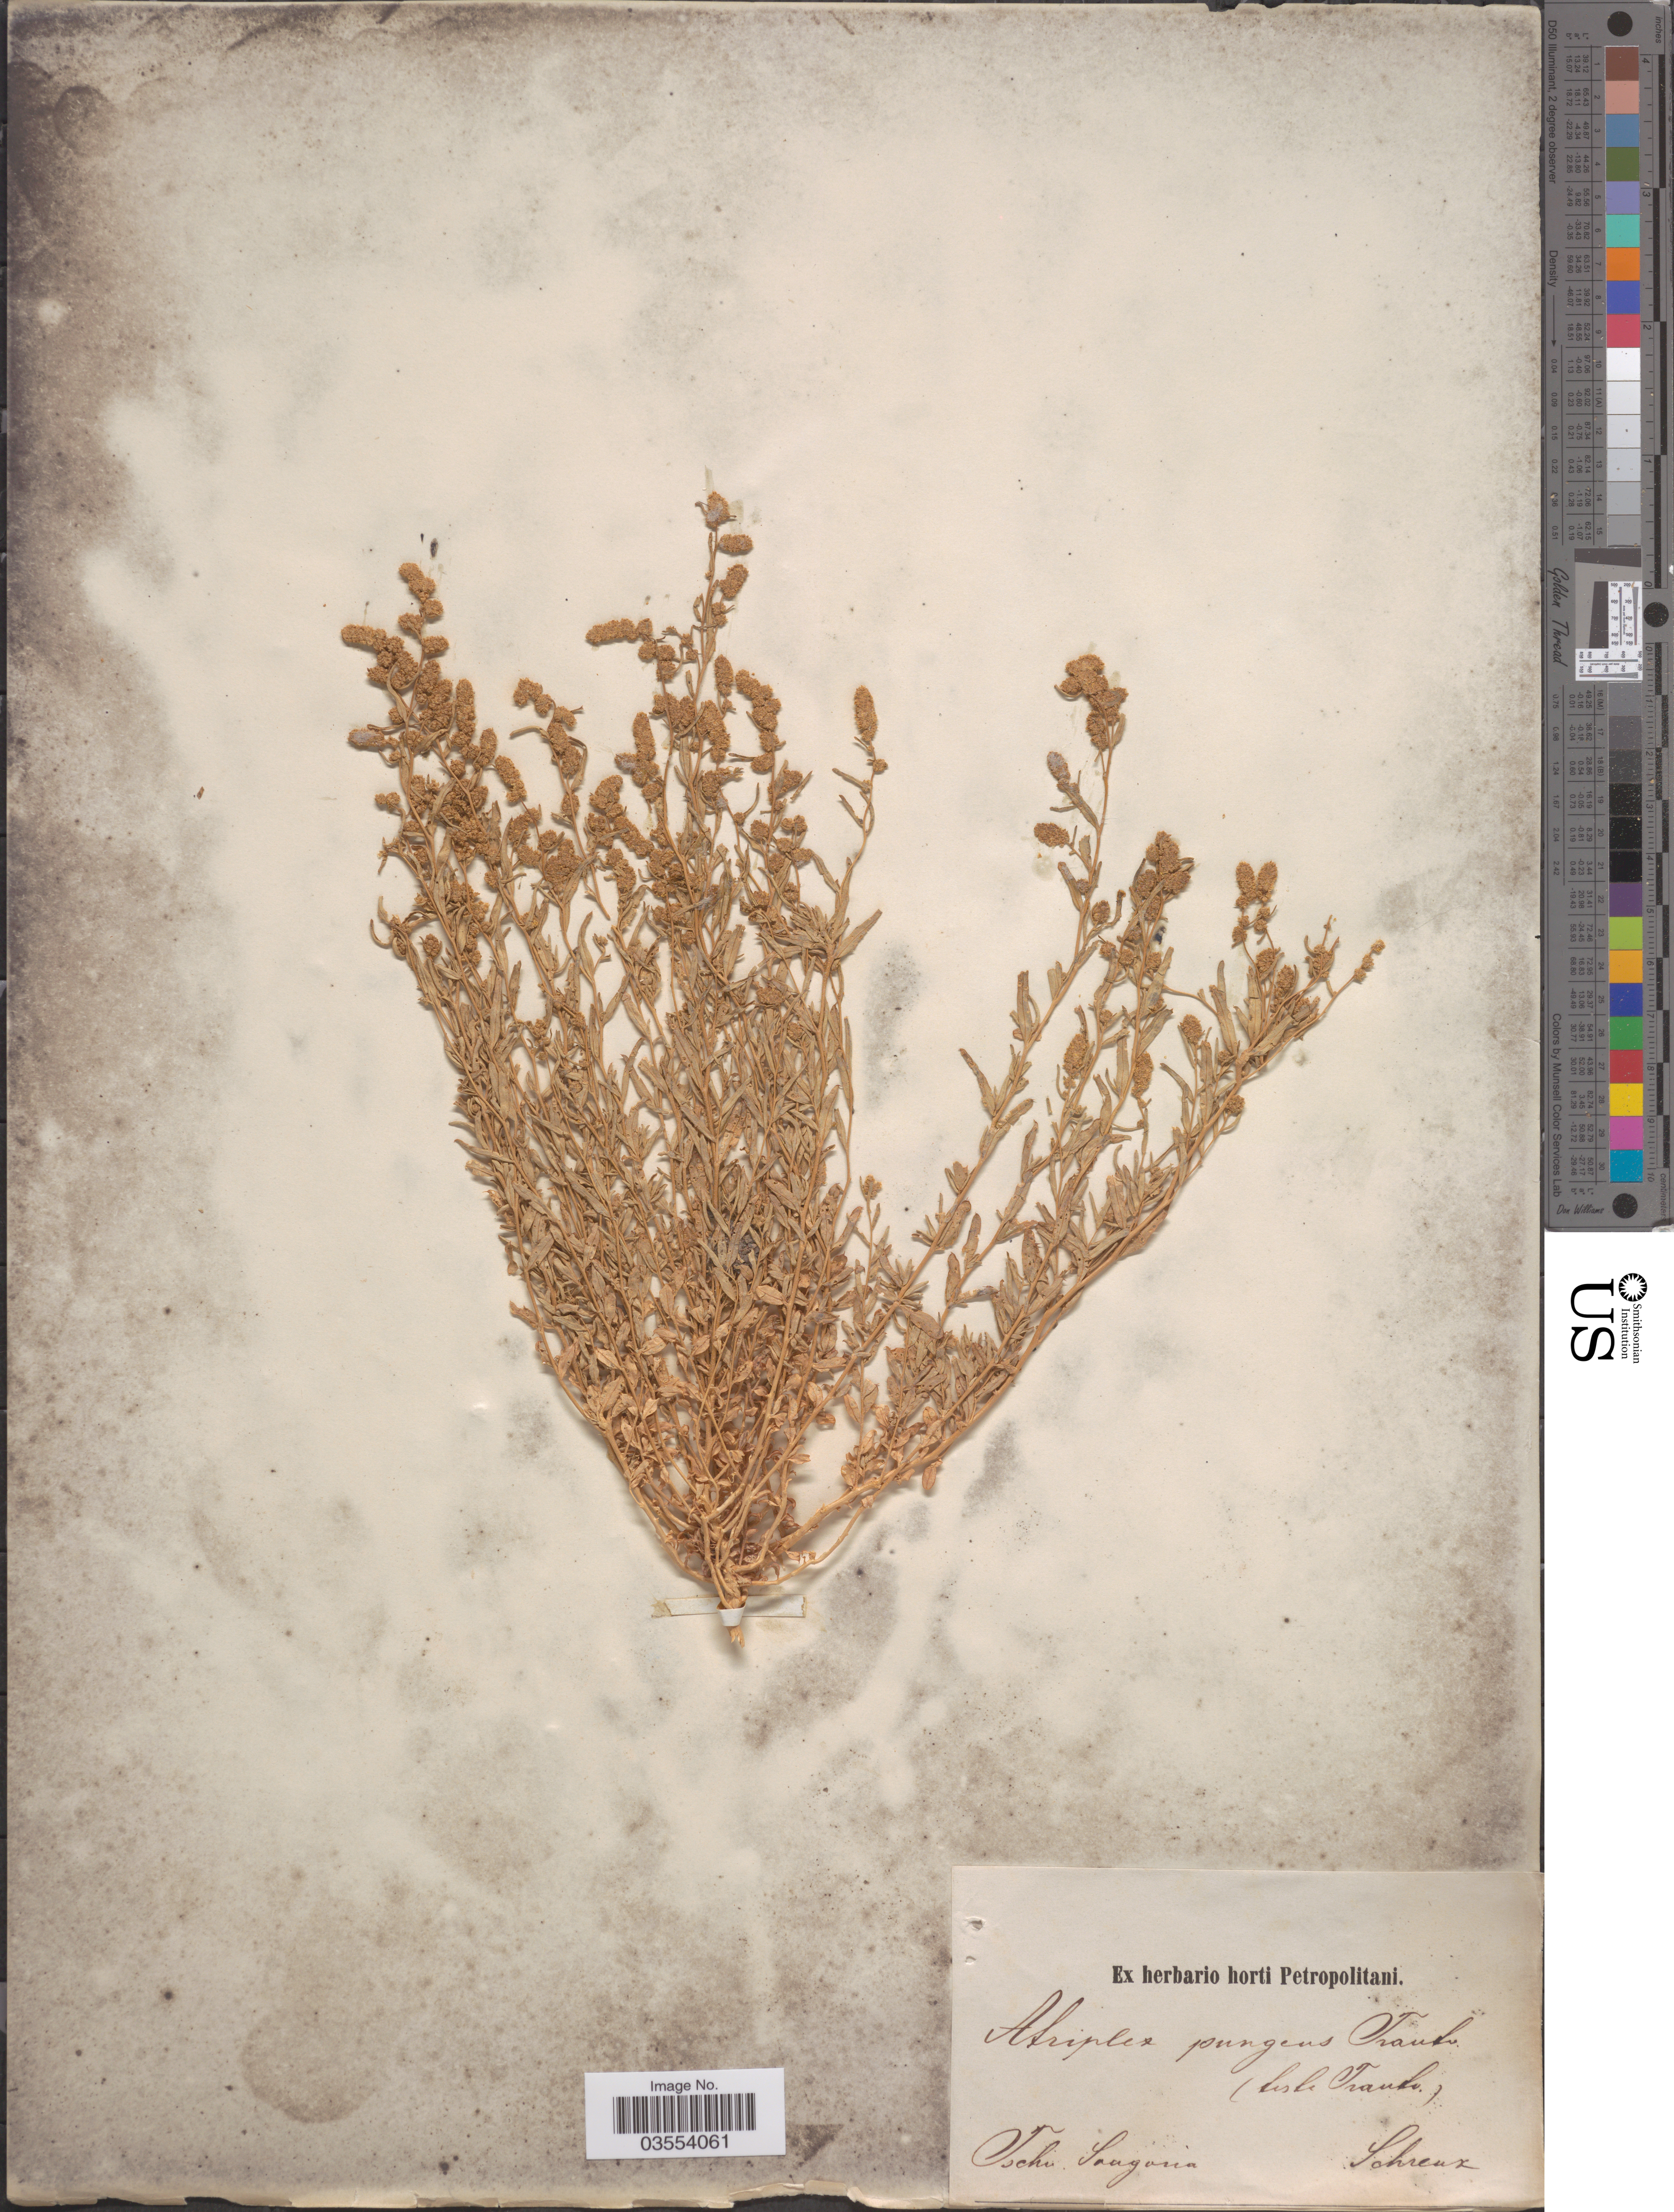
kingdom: Plantae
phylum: Tracheophyta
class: Magnoliopsida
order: Caryophyllales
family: Amaranthaceae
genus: Atriplex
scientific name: Atriplex pungens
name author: Trautv.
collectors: A.G. Schrenk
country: Kazakhstan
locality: Oschu. Songaria.